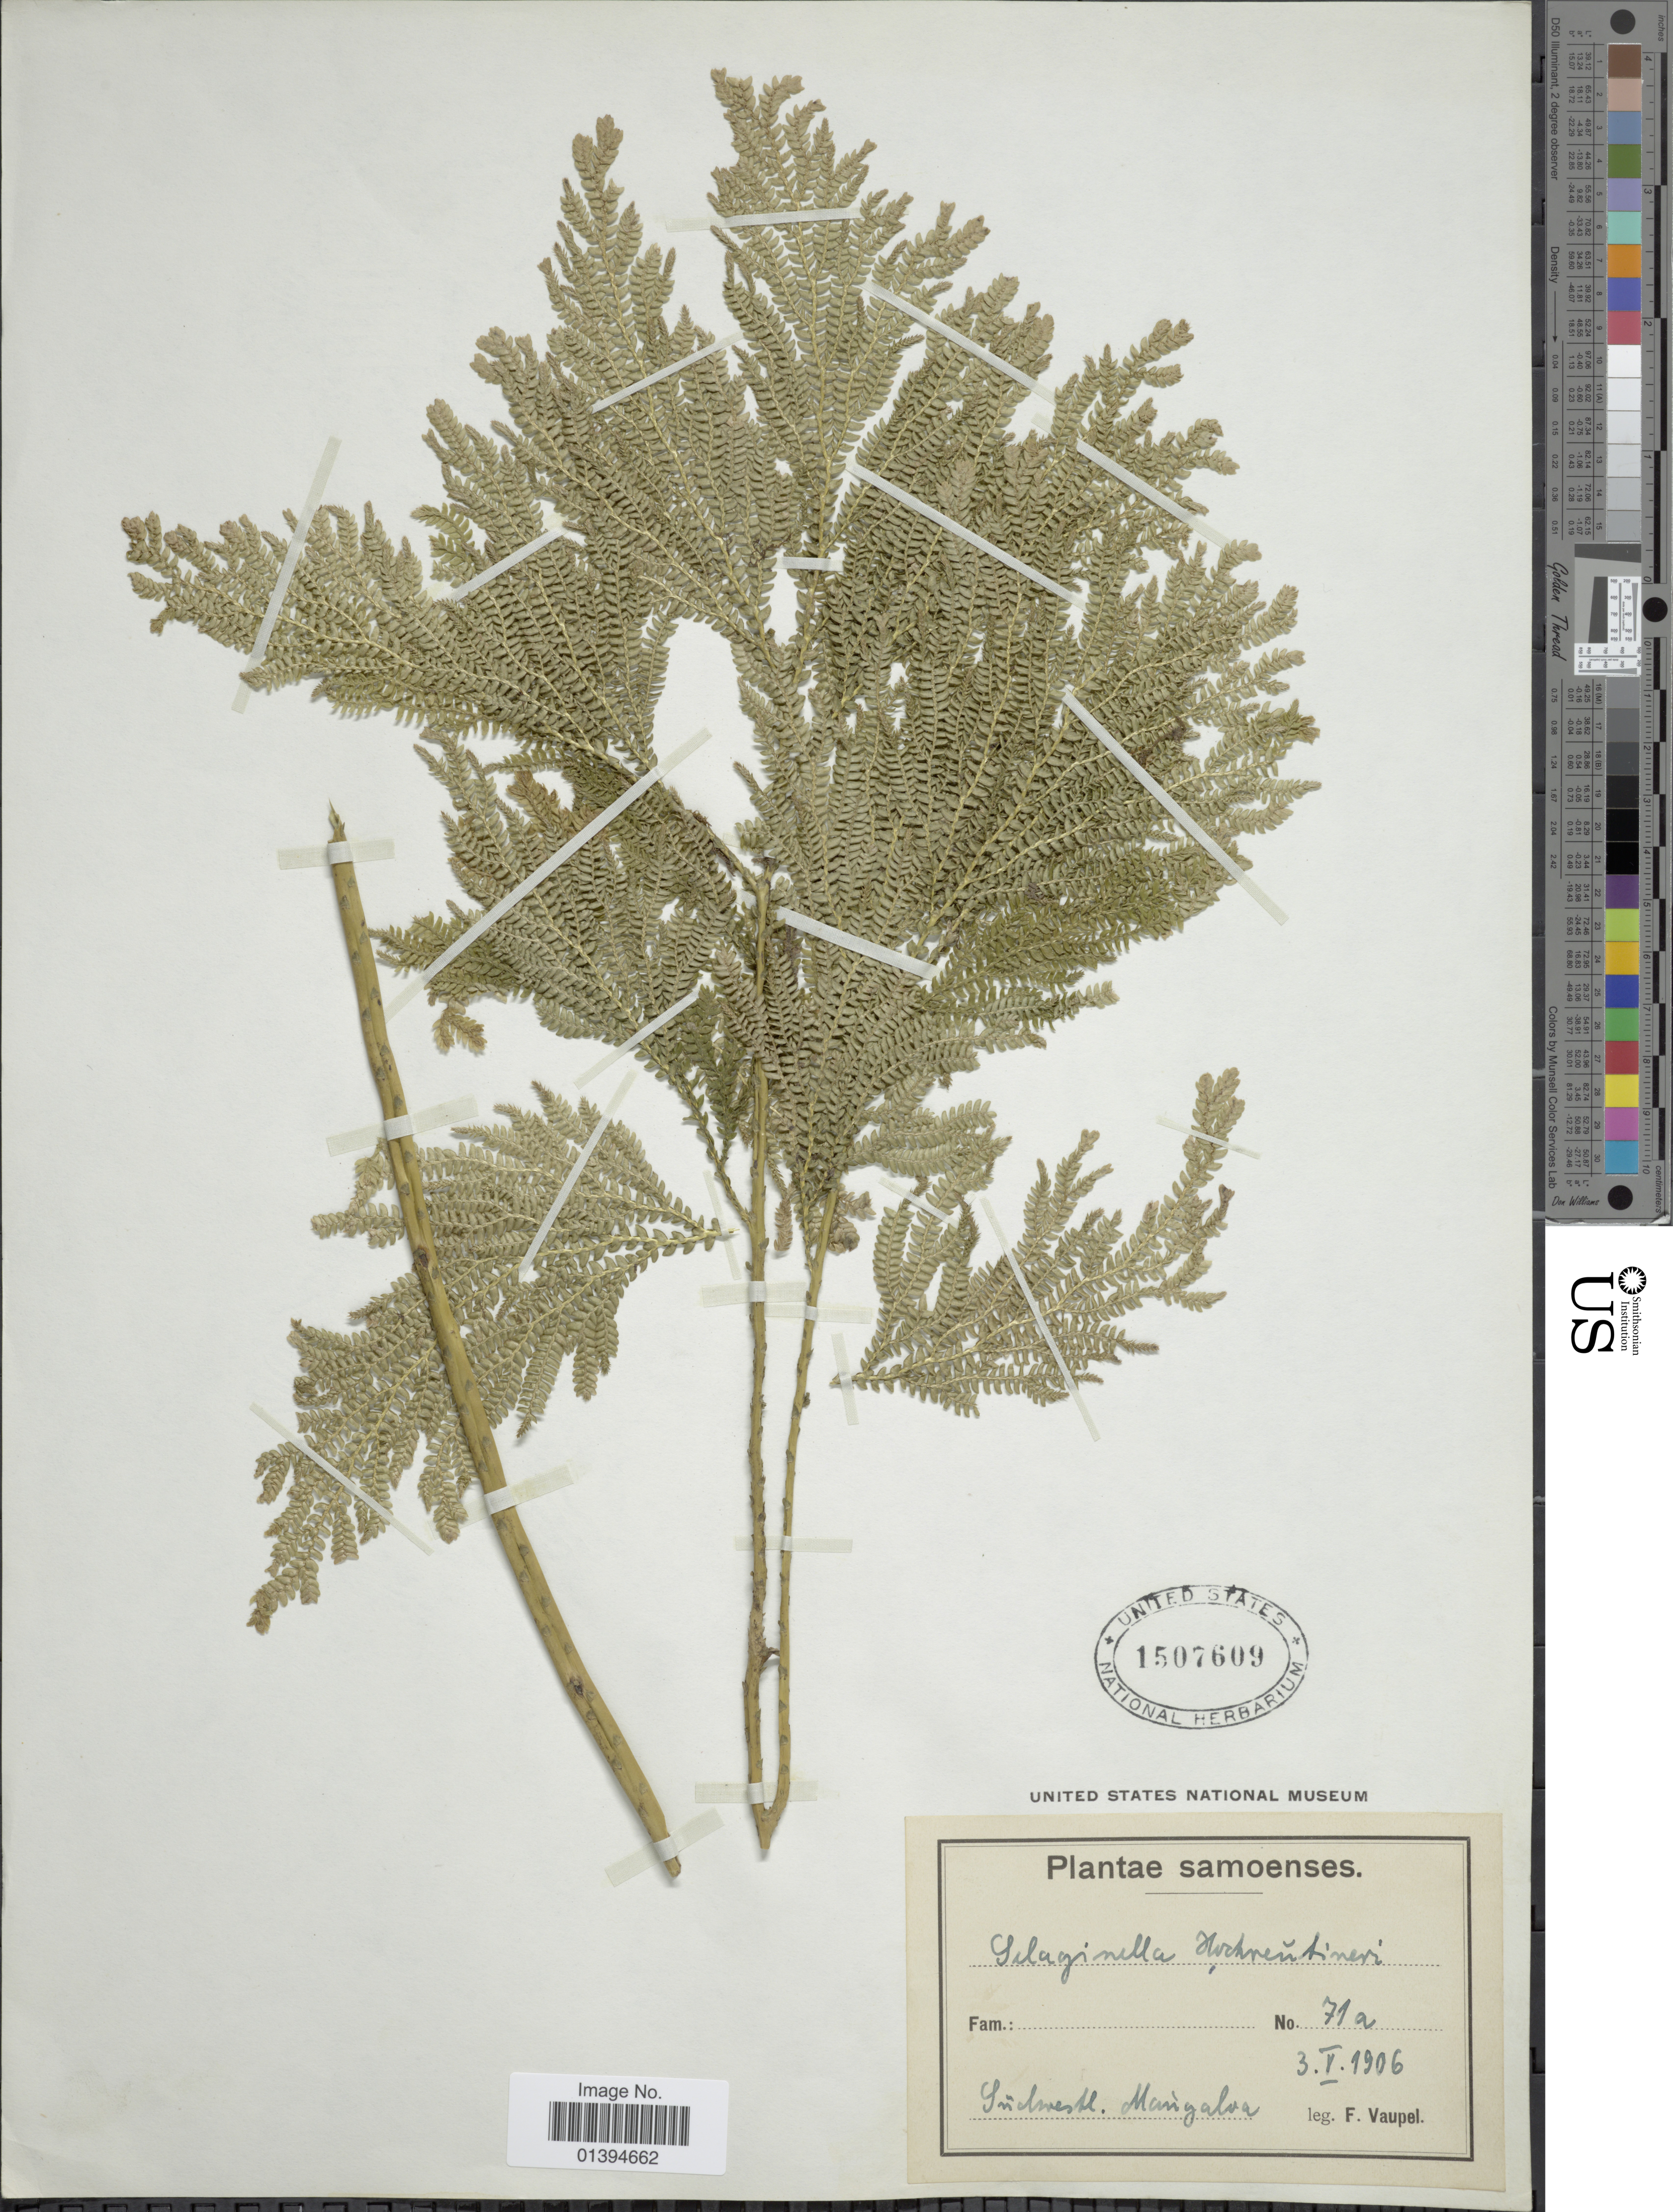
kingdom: Plantae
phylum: Tracheophyta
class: Lycopodiopsida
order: Selaginellales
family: Selaginellaceae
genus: Selaginella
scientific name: Selaginella hochreutineri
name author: Hieron.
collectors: F. Vaupel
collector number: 71a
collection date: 1906-05-03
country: Samoa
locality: Sudwestl. Mangaloa [interpreted]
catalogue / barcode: US 1507609